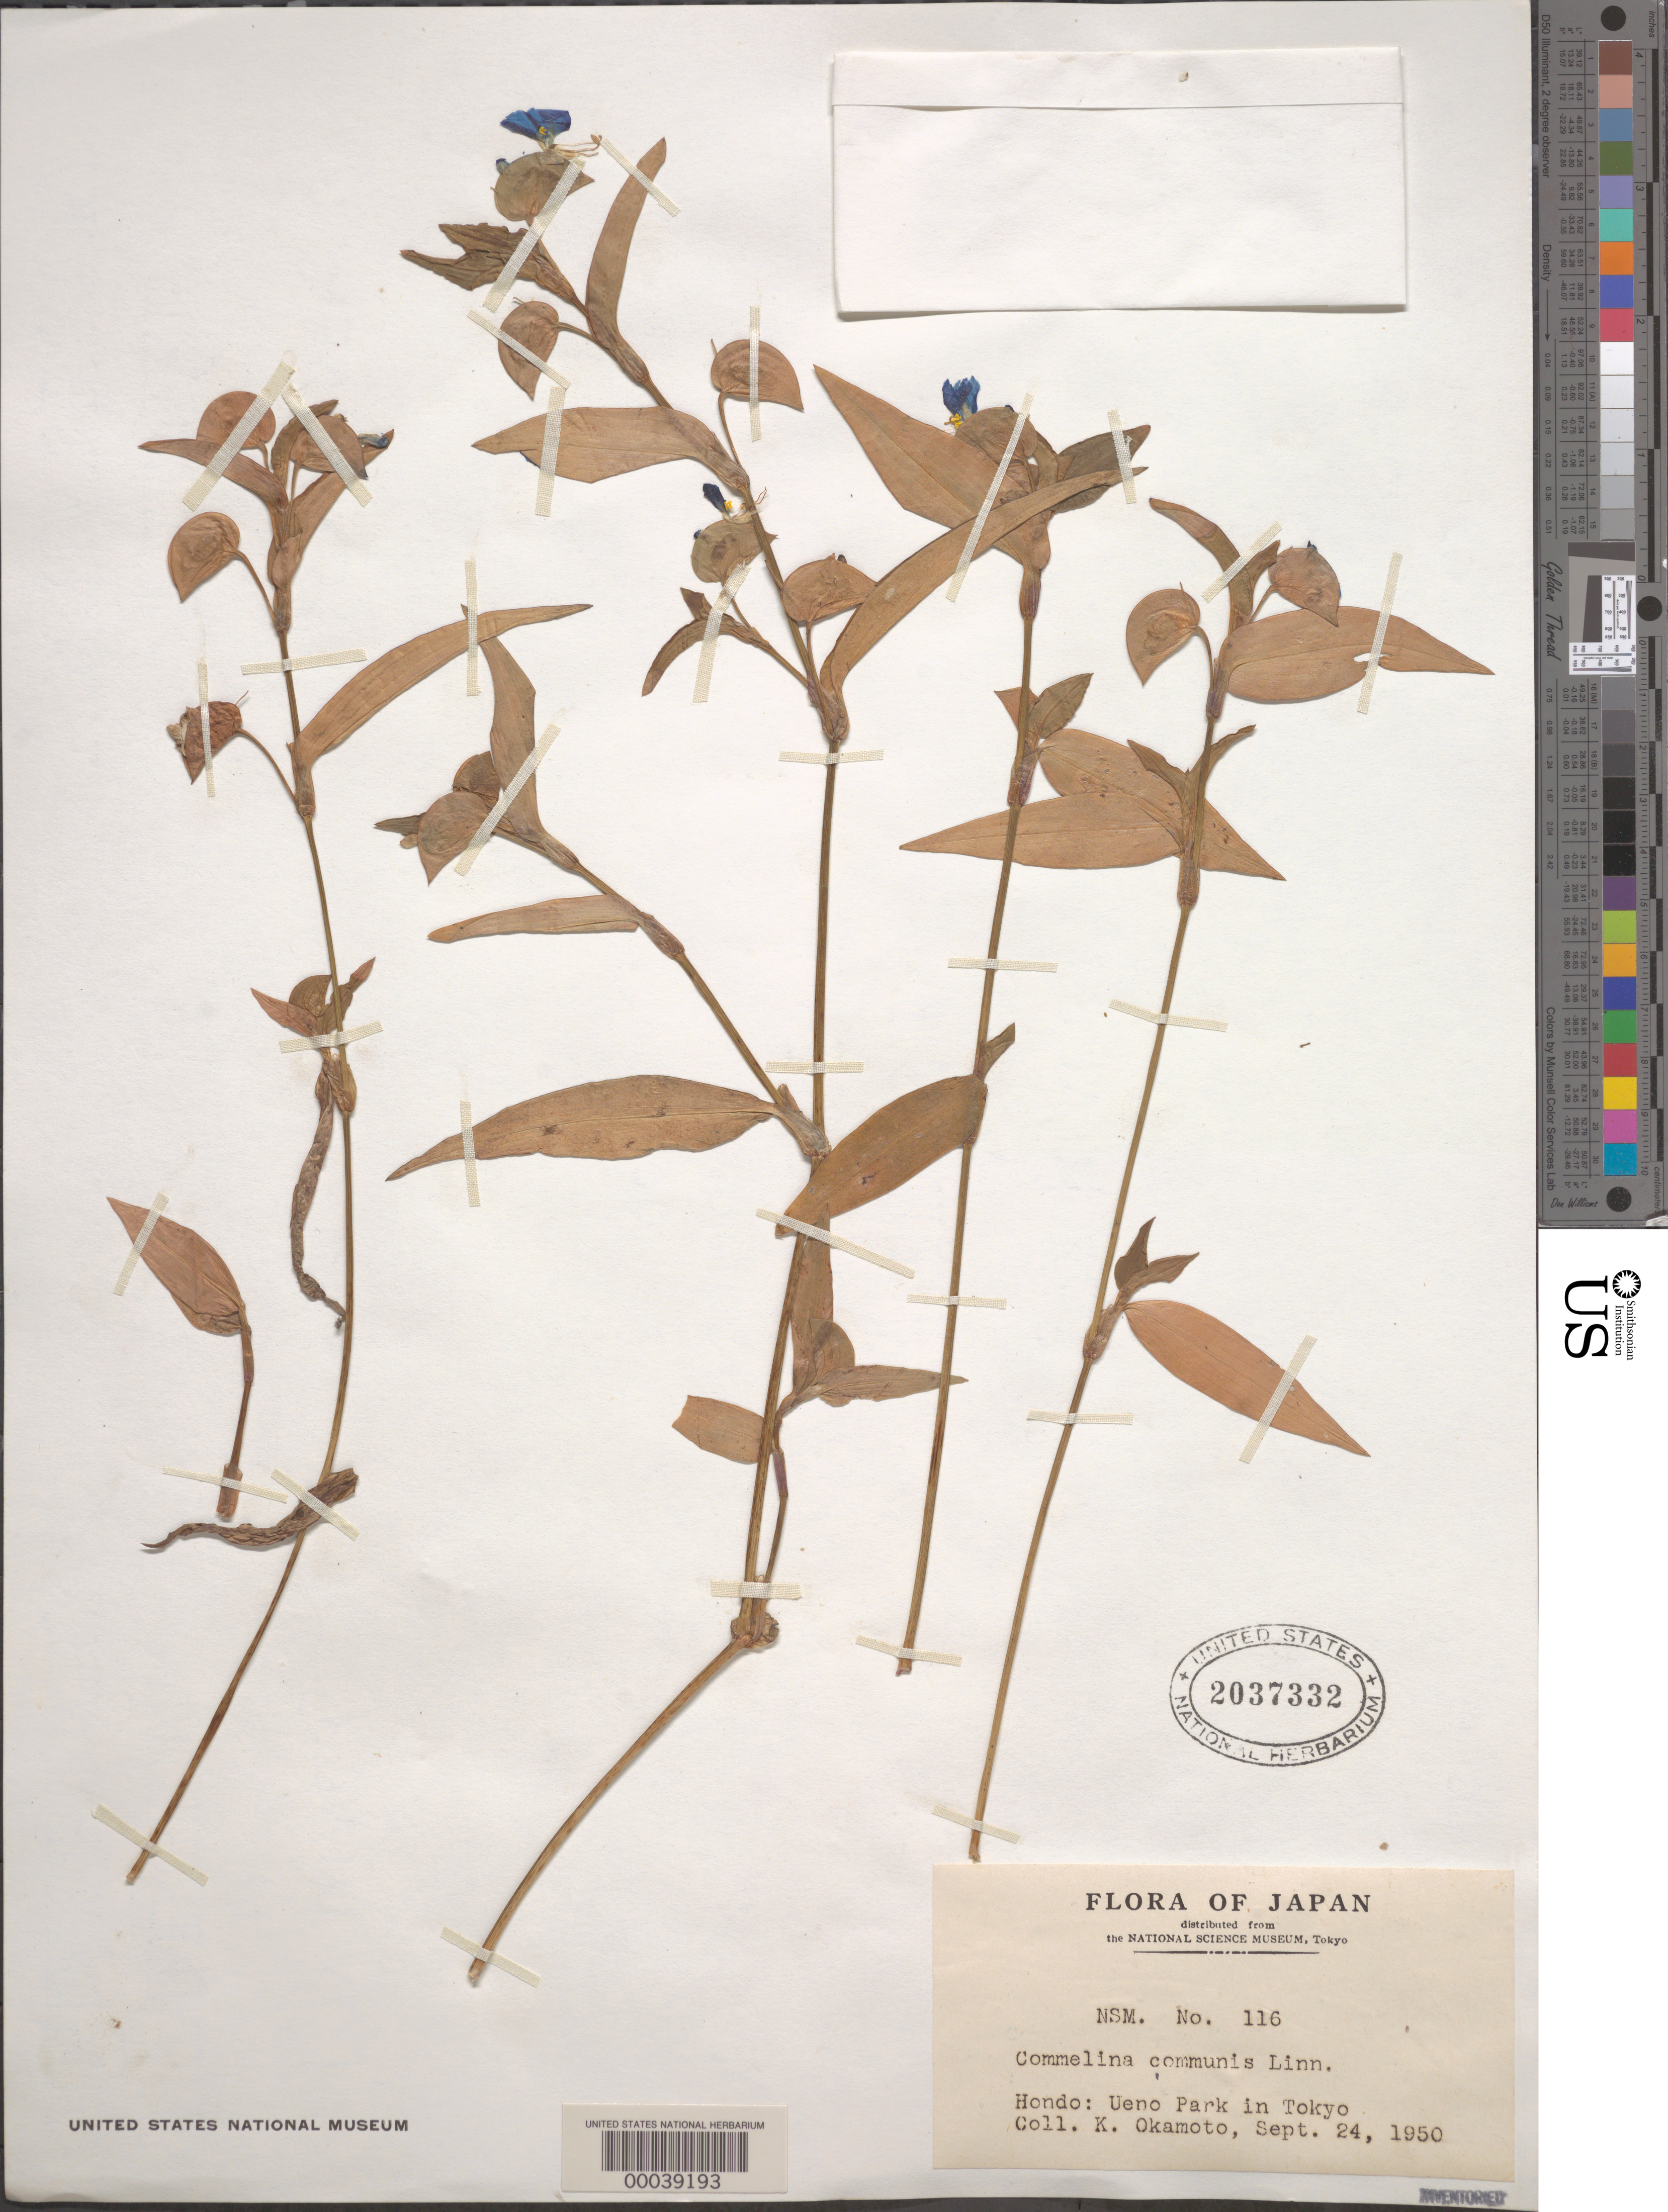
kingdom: Plantae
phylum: Tracheophyta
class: Liliopsida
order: Commelinales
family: Commelinaceae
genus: Commelina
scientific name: Commelina communis var. ludens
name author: (Miq.) C.B. Clarke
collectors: K. Okamoto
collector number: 116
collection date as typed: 24 Sep 1950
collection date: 1950-09-24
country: Japan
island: Honshu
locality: Ueno park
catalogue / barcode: US 2037332